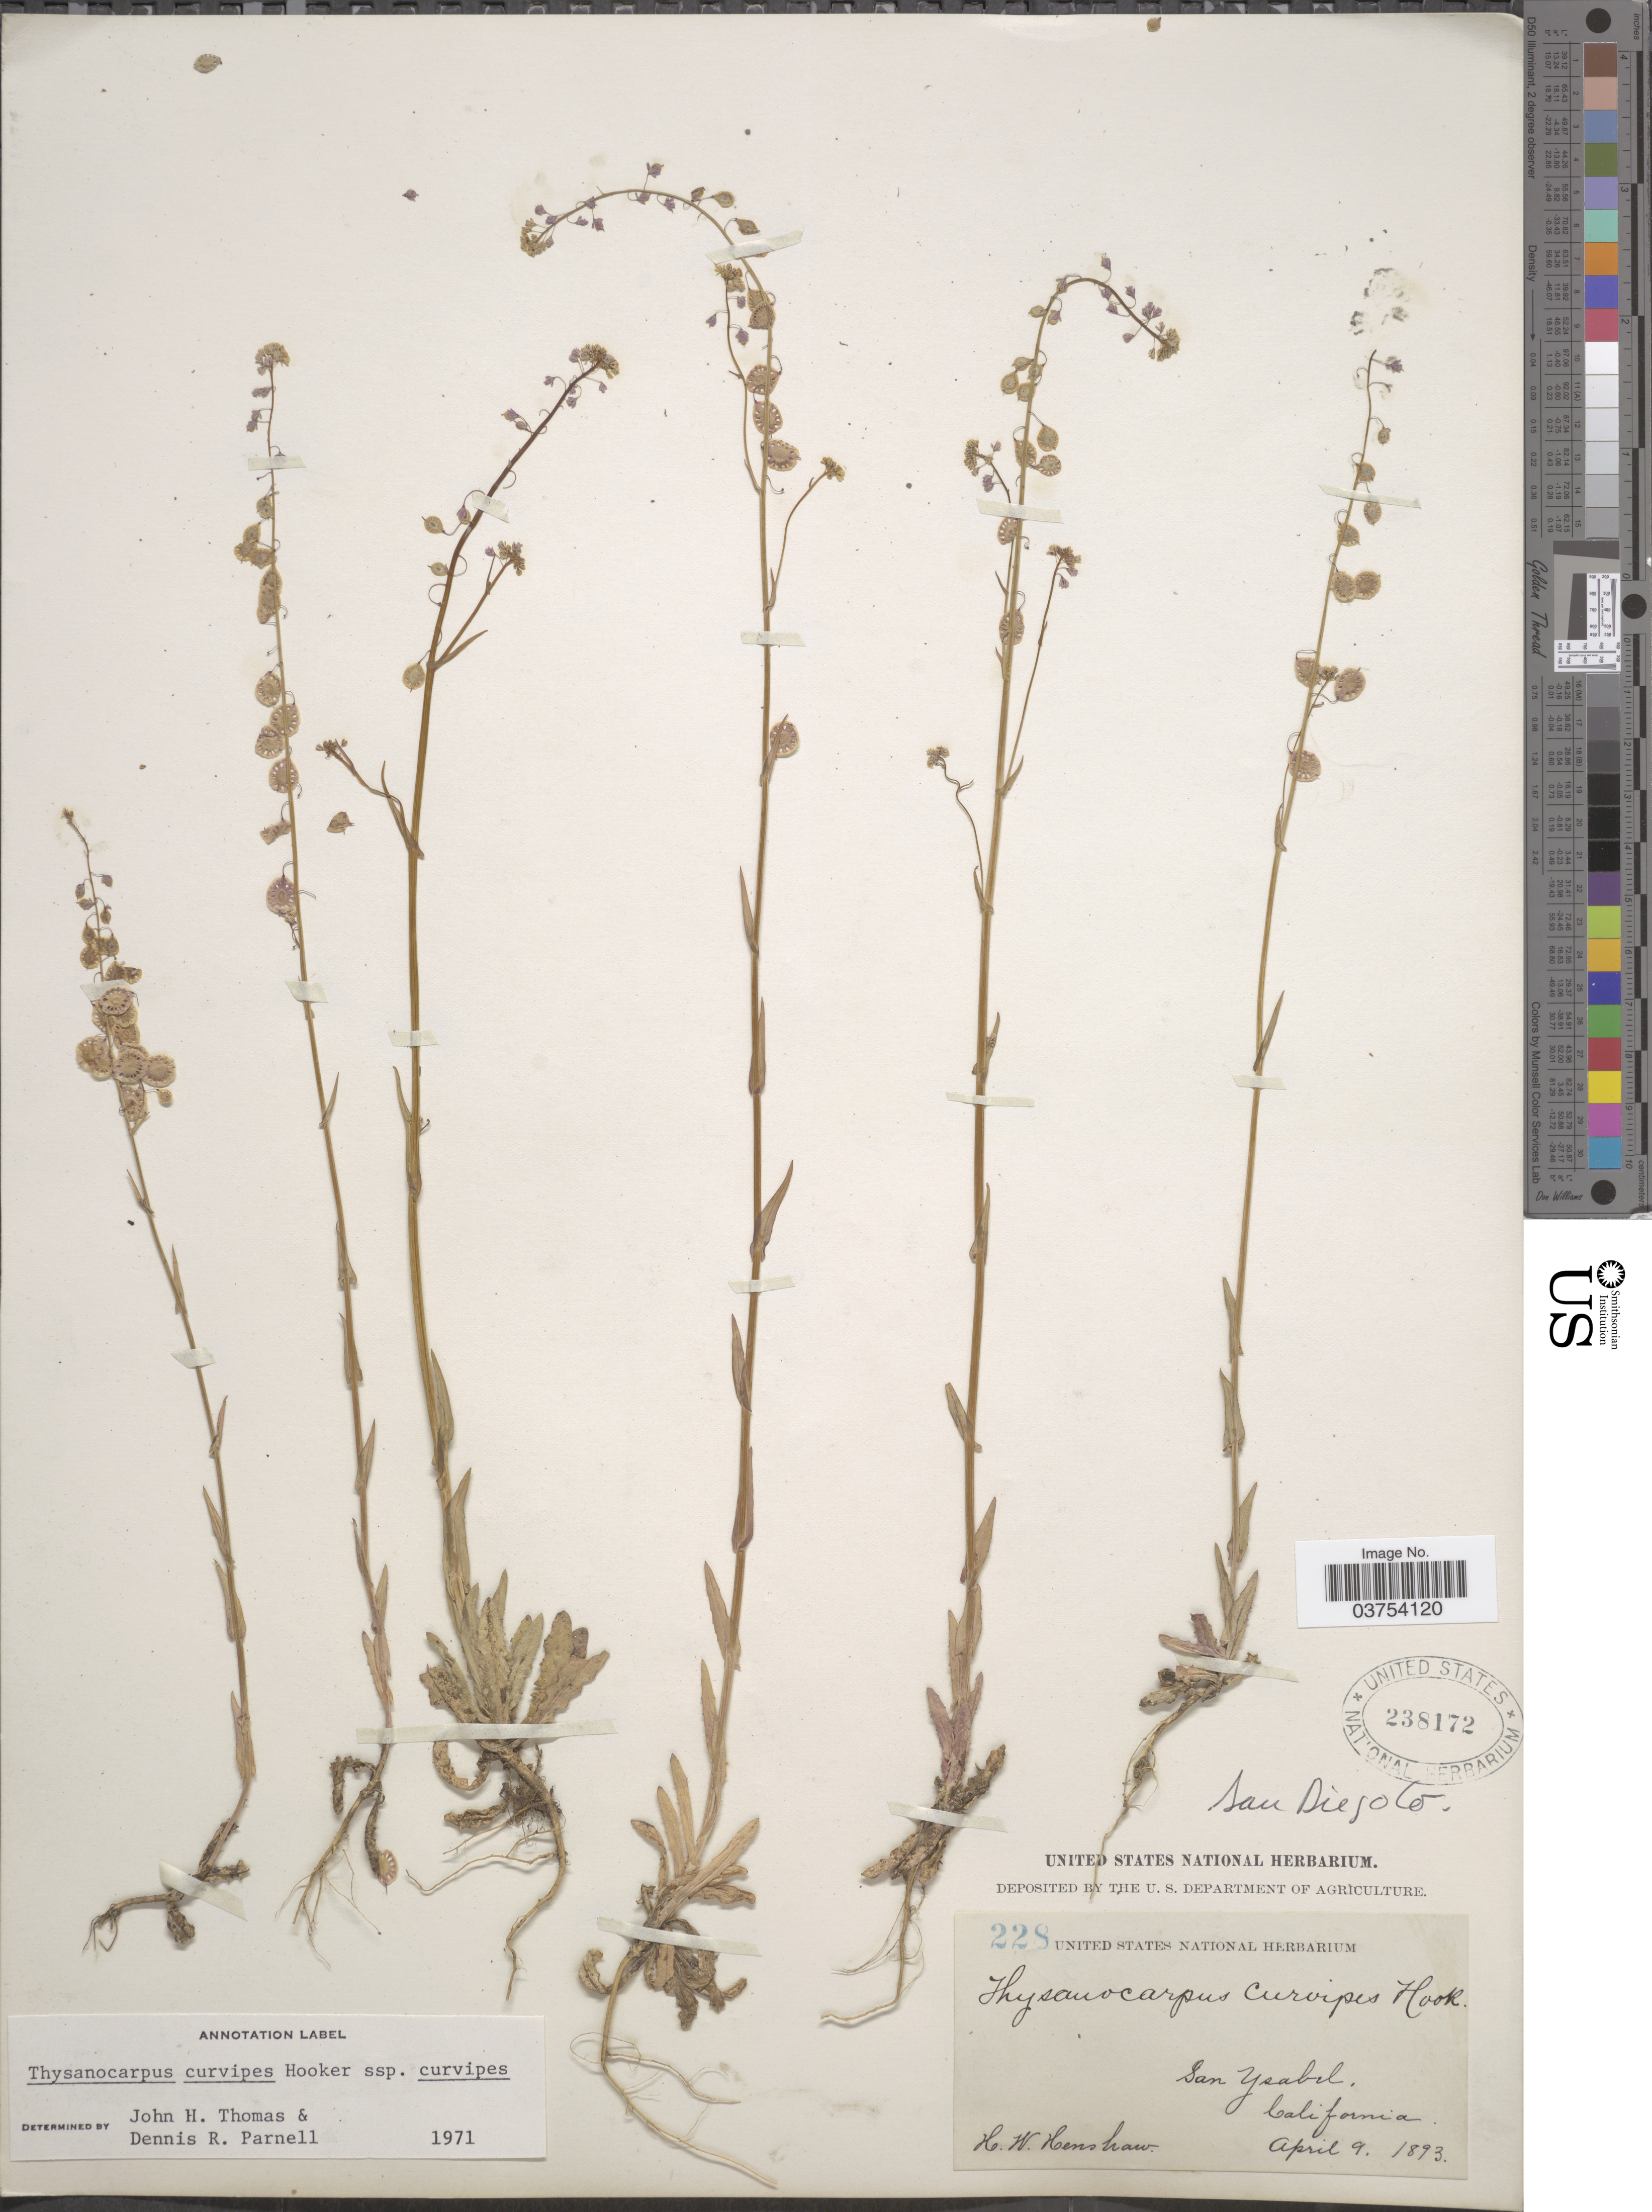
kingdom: Plantae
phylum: Tracheophyta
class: Magnoliopsida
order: Brassicales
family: Brassicaceae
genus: Thysanocarpus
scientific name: Thysanocarpus curvipes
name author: Hook.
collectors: H. Henshaw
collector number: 228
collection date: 1893-04-09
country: United States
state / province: California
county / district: San Diego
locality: San Diego Co. San Ysabel.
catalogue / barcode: US 238172